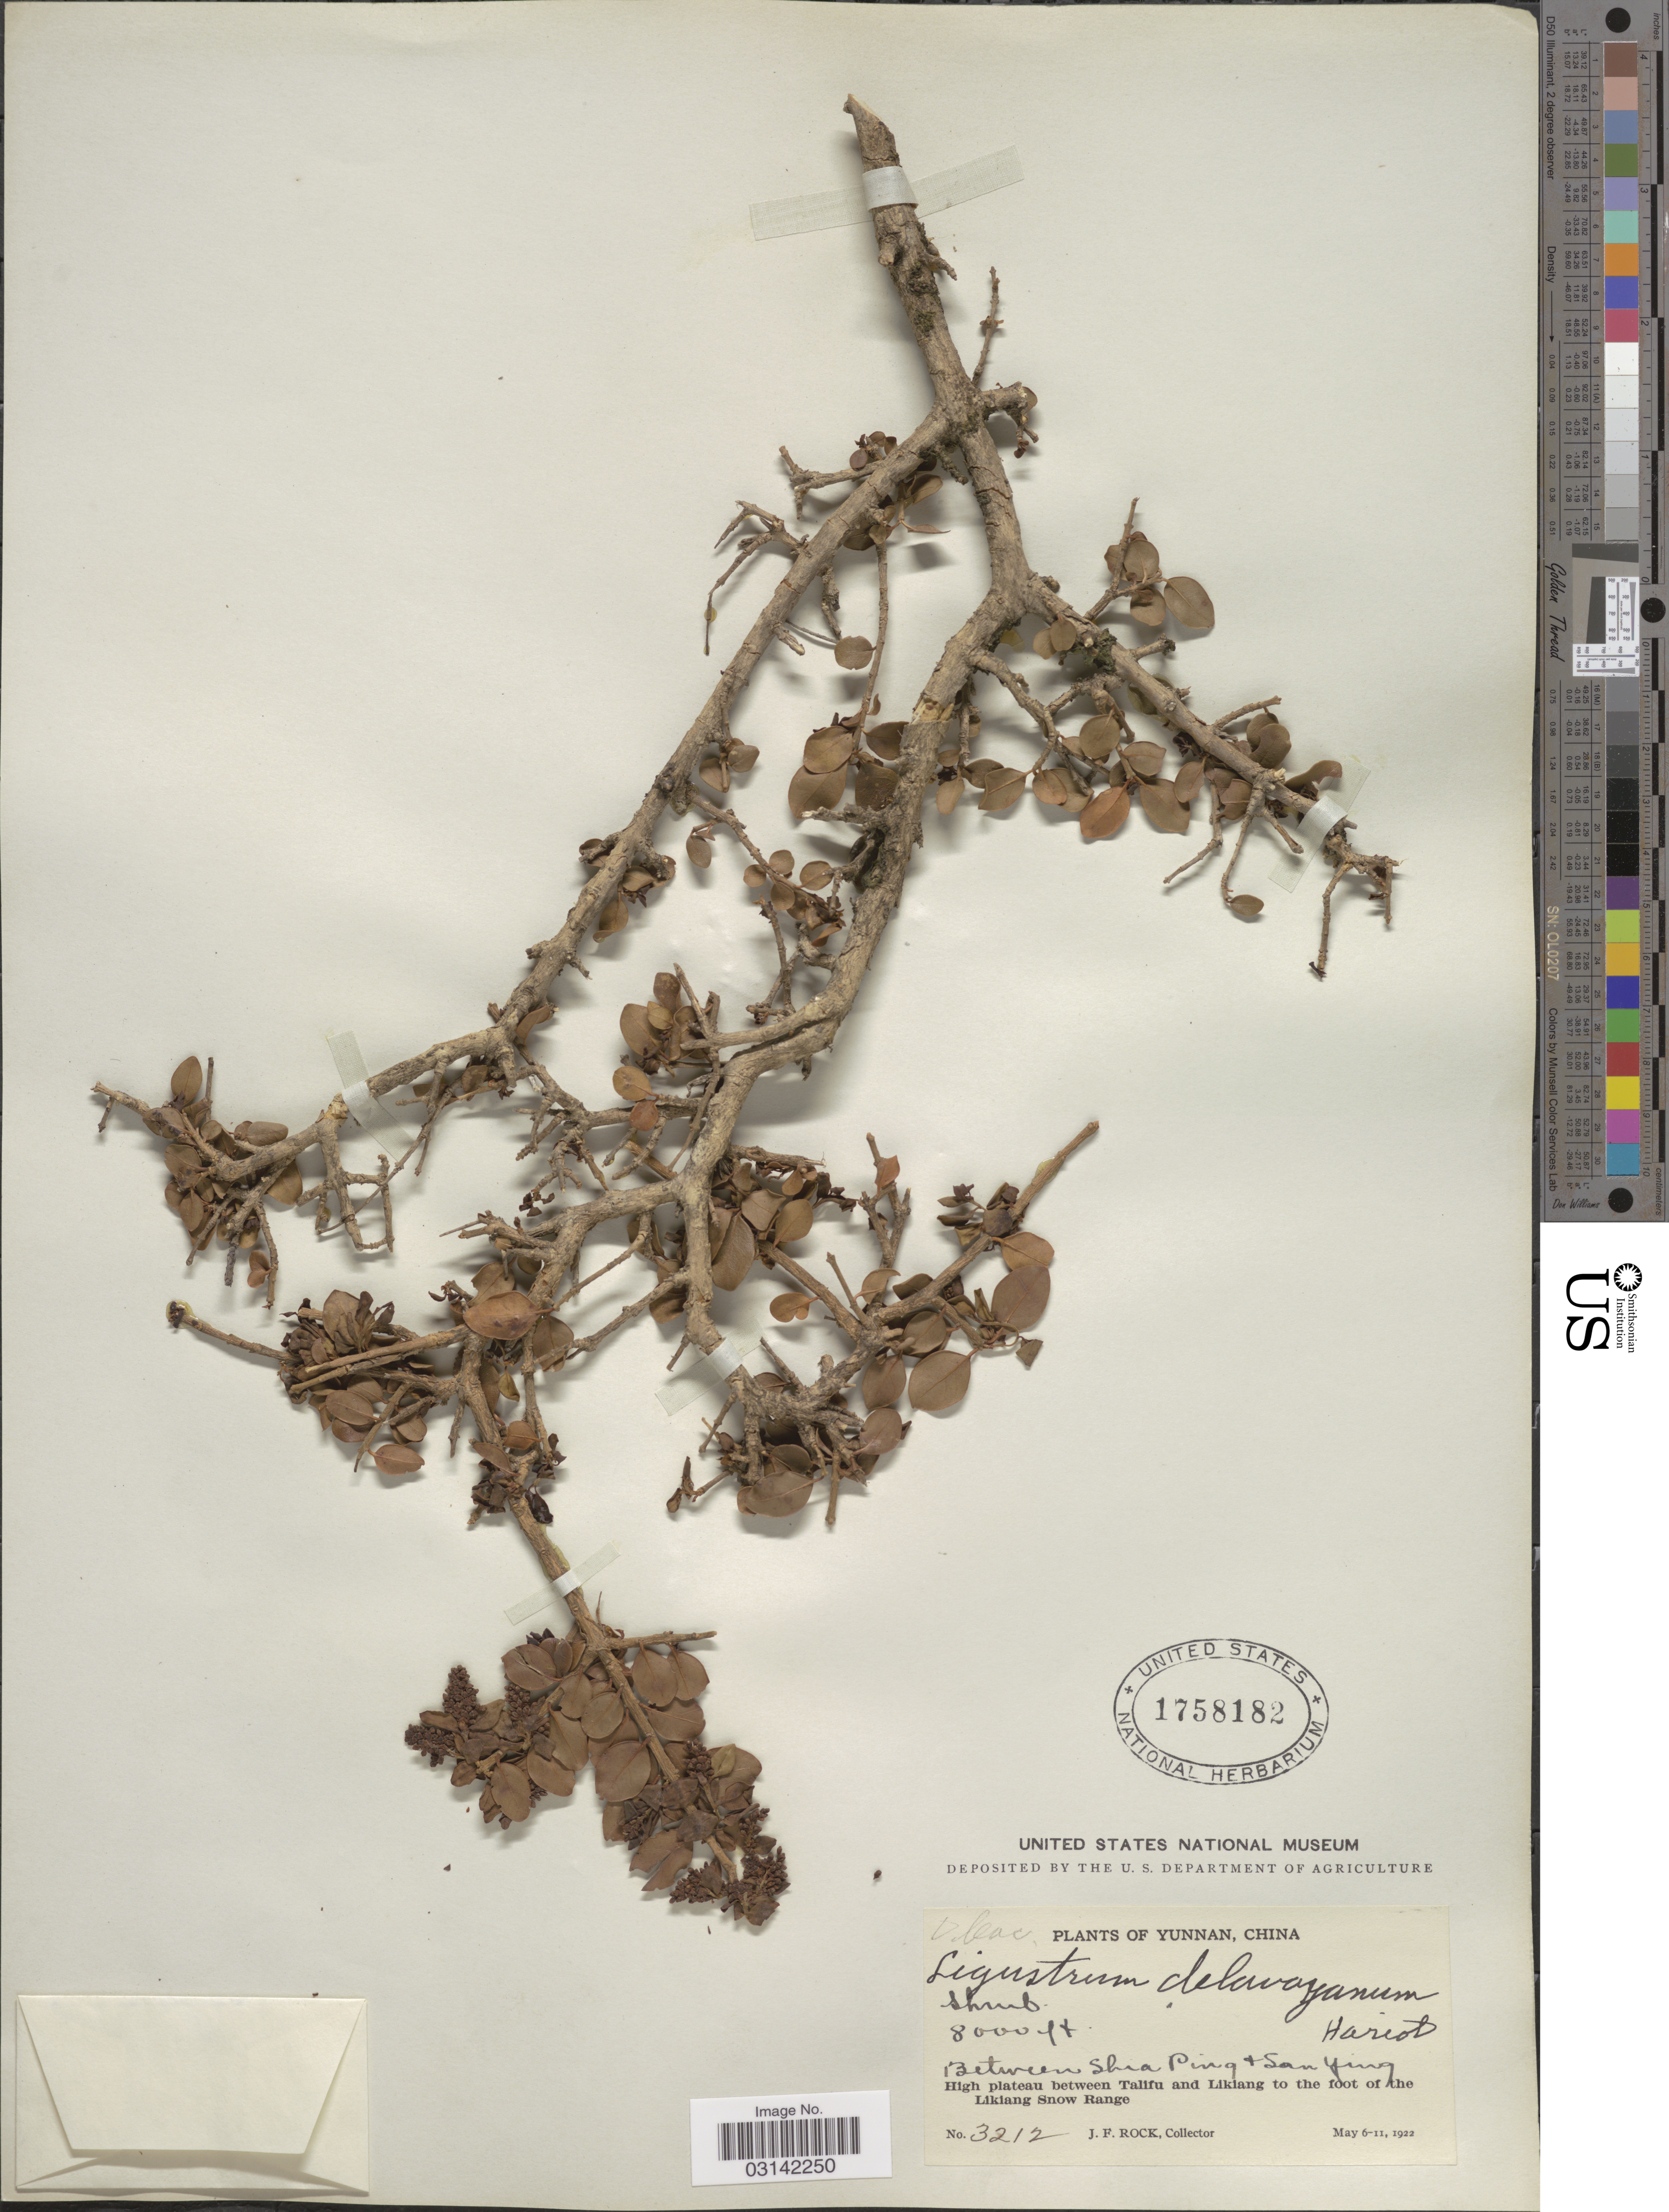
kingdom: Plantae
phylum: Tracheophyta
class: Magnoliopsida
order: Lamiales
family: Oleaceae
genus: Ligustrum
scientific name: Ligustrum delavayanum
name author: Har.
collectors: J. Rock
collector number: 3212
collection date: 1922-05-06/1922-05-11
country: China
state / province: Yunnan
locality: Between Sha Ping & San Ying. High plateau between Talifu and Likiang to the foot of the Likiang Snow Range.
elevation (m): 2438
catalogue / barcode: US 1758182